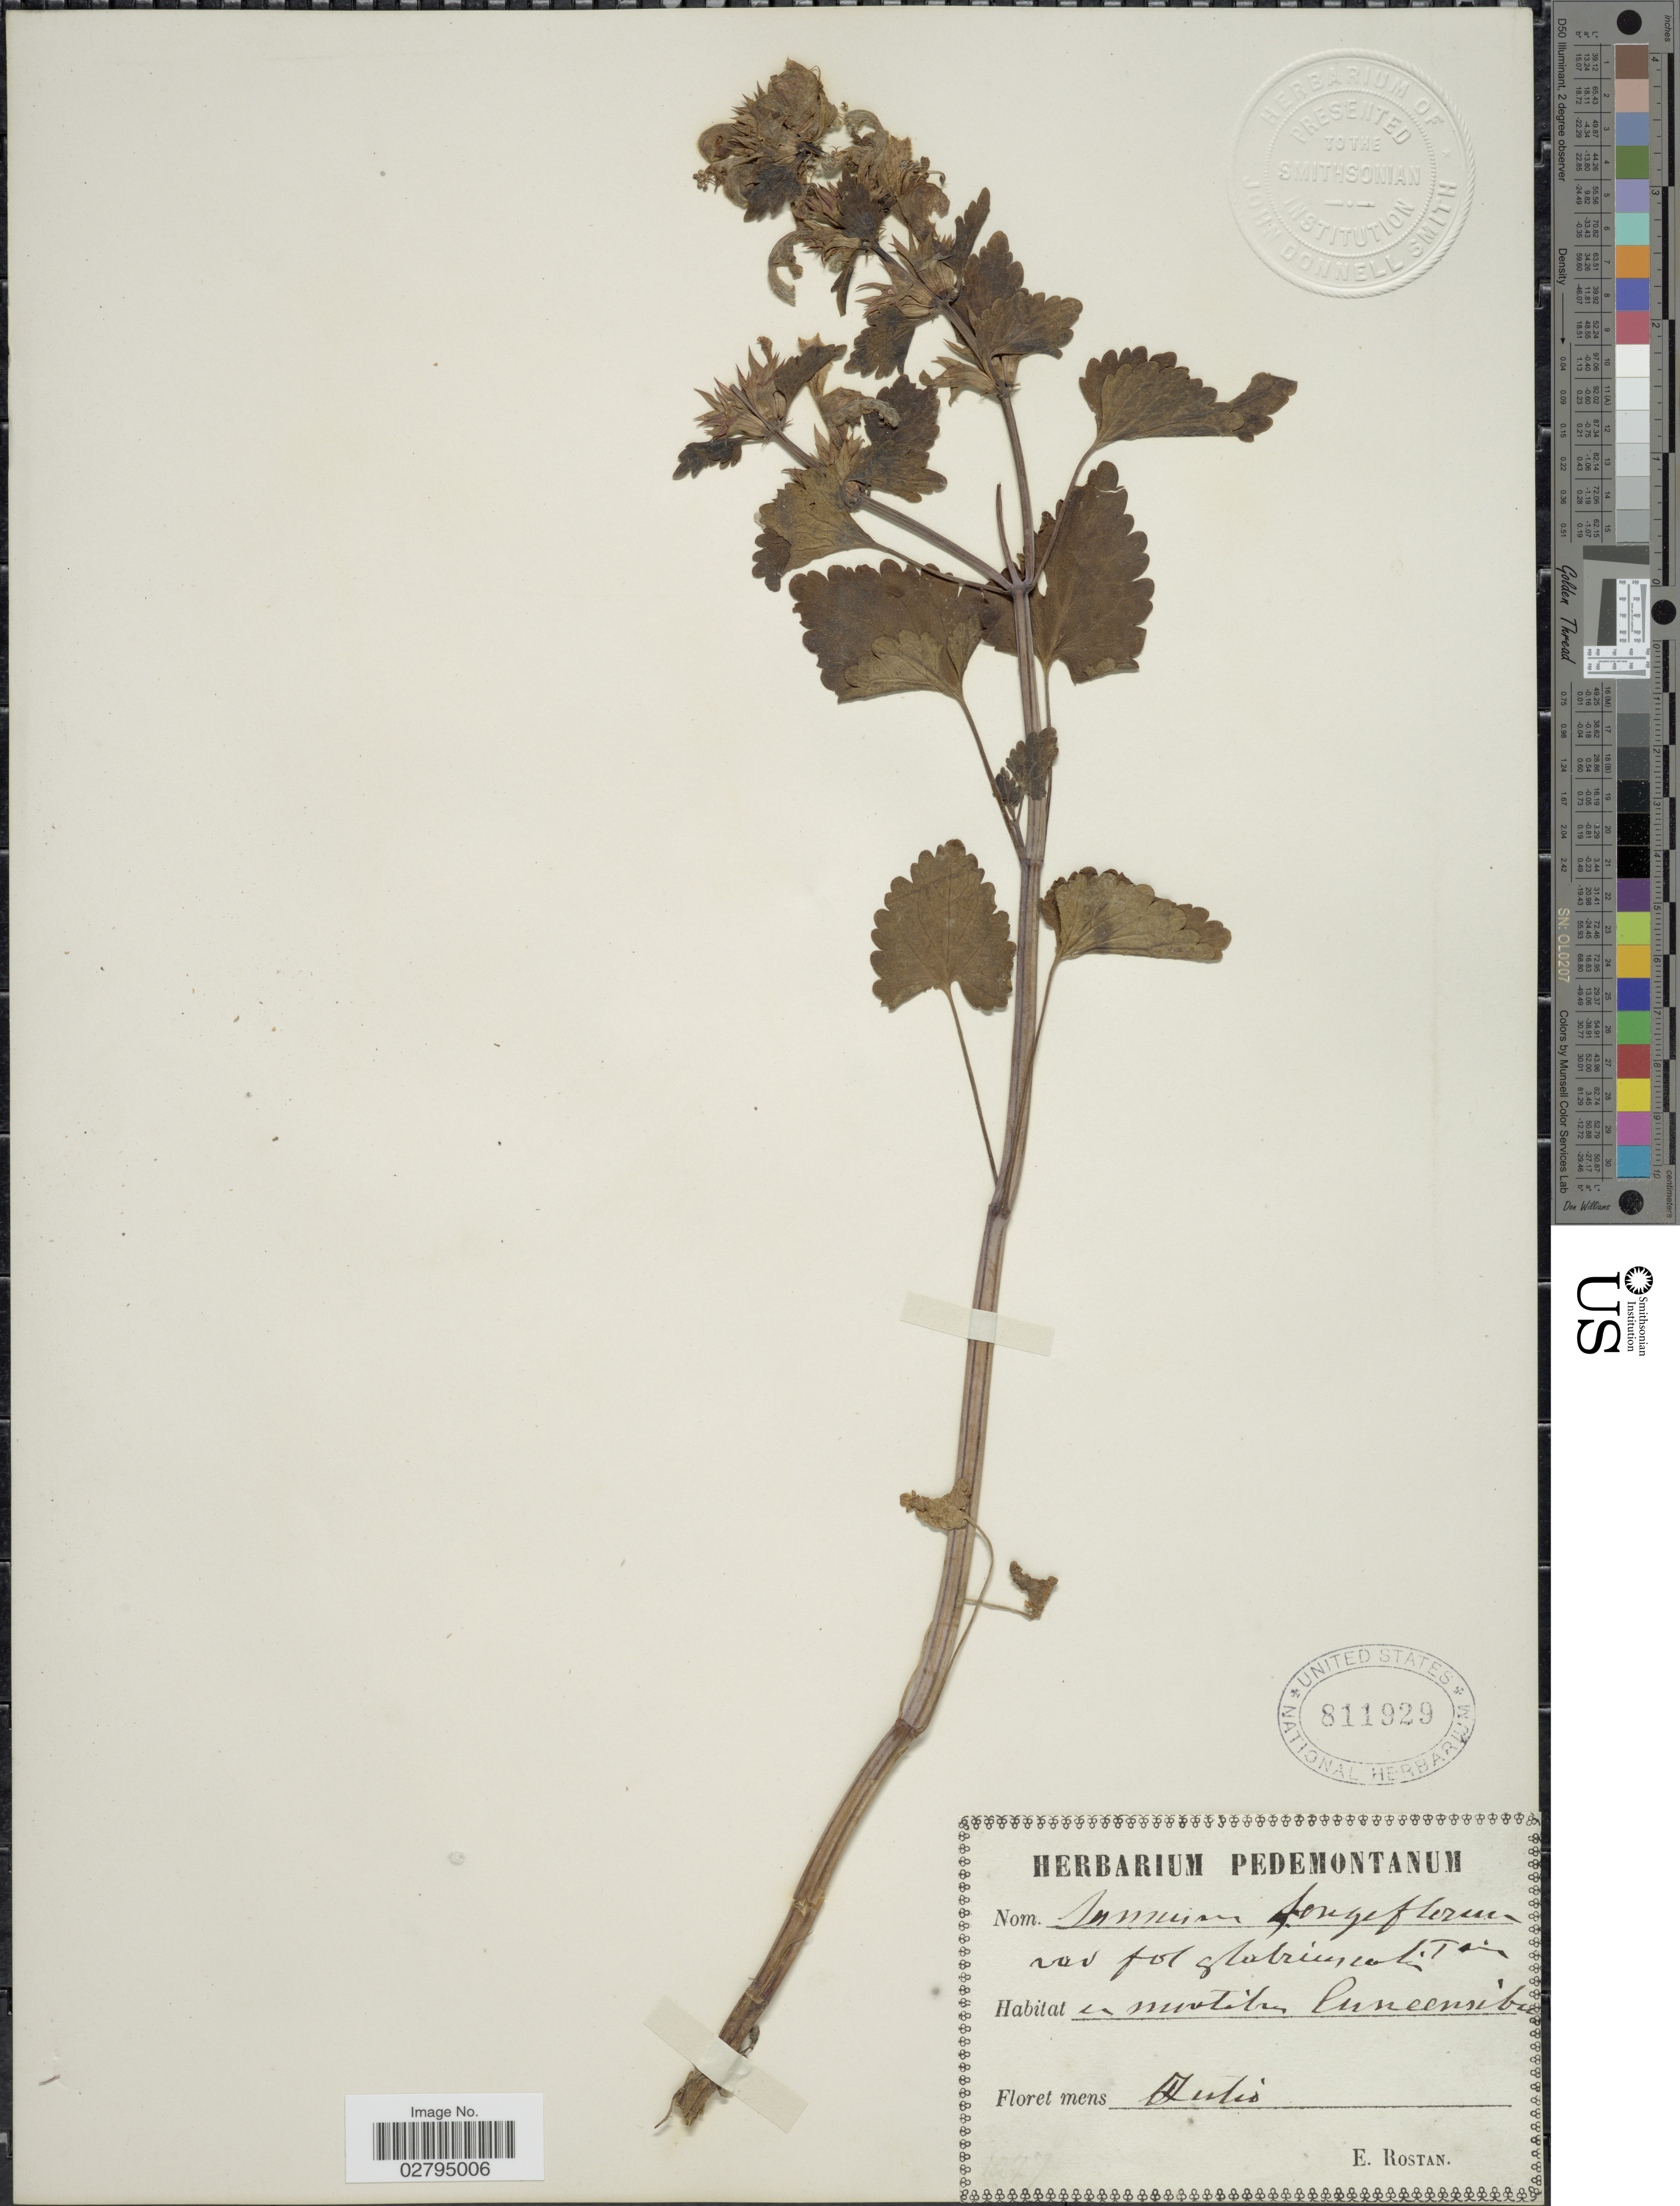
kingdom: Plantae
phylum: Tracheophyta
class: Magnoliopsida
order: Lamiales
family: Lamiaceae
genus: Lamium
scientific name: Lamium garganicum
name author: L.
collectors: E. Rostan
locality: En montibus luneensiba. [interpreted]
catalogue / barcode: US 811929